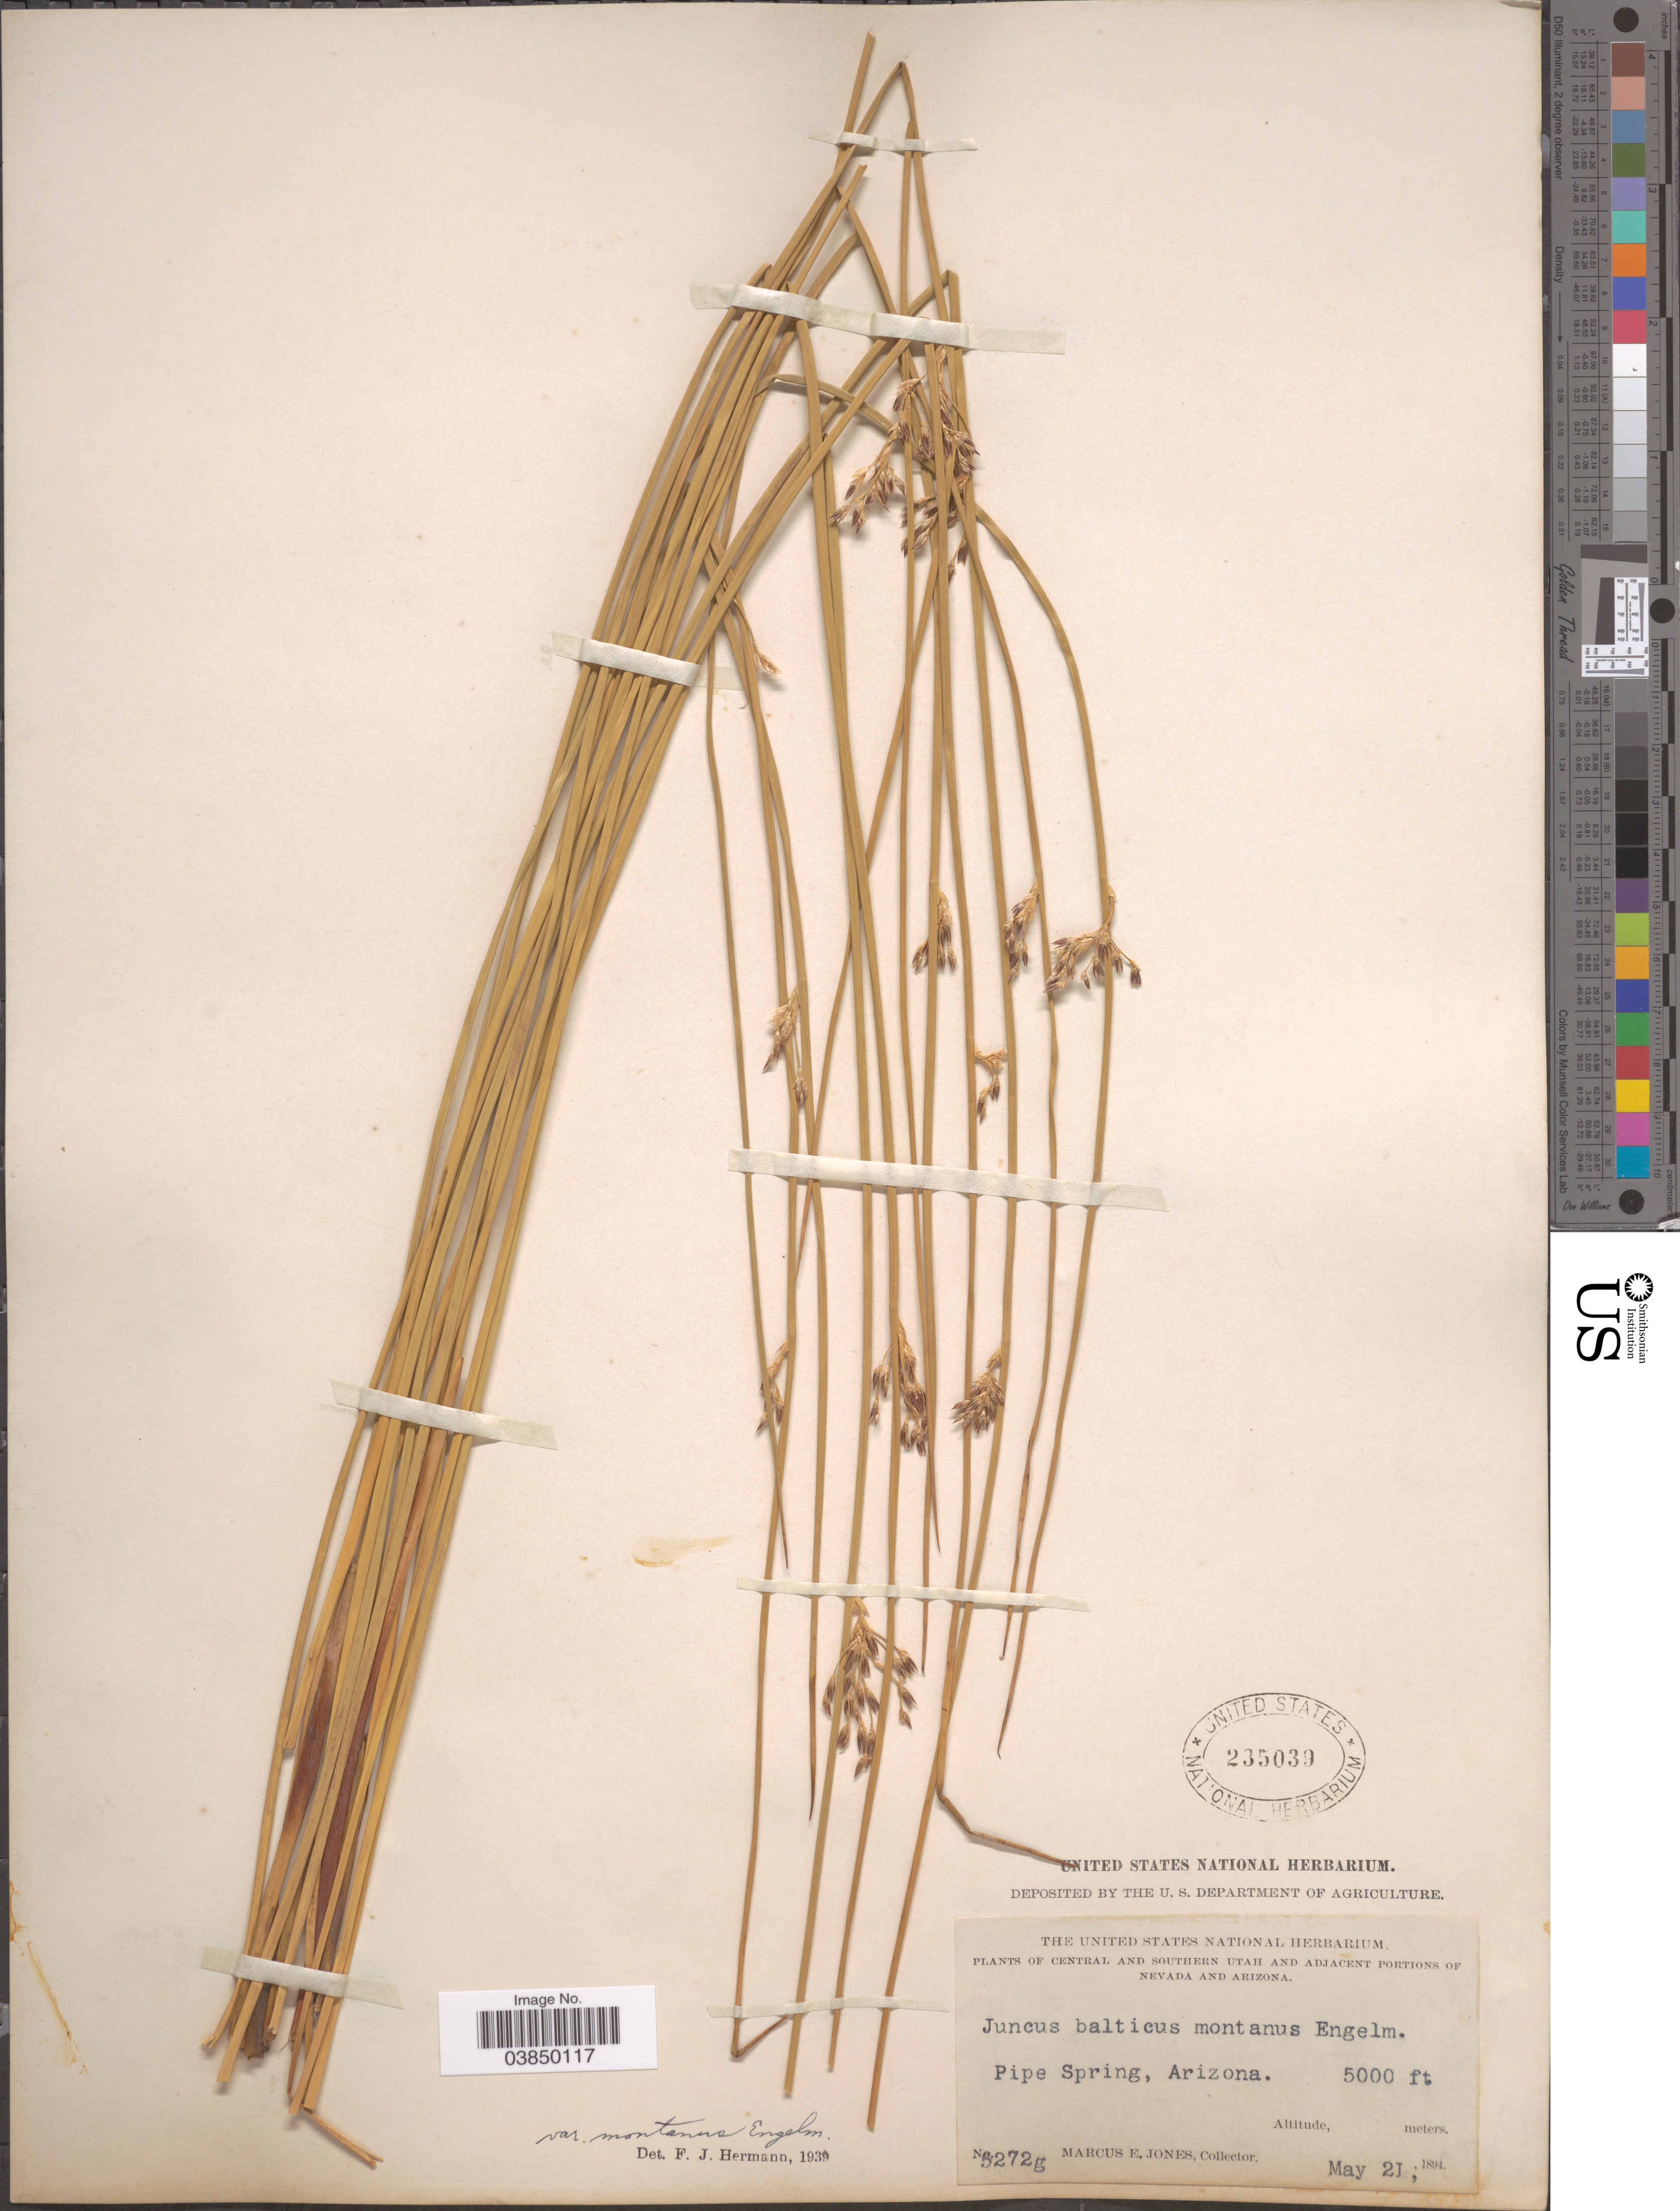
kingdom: Plantae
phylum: Tracheophyta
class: Liliopsida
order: Poales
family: Juncaceae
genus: Juncus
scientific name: Juncus balticus var. montanus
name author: Engelm.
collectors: M. E. Jones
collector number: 5272g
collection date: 1894-05-21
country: United States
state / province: Arizona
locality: Pipe Spring.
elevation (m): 1524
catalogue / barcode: US 235039